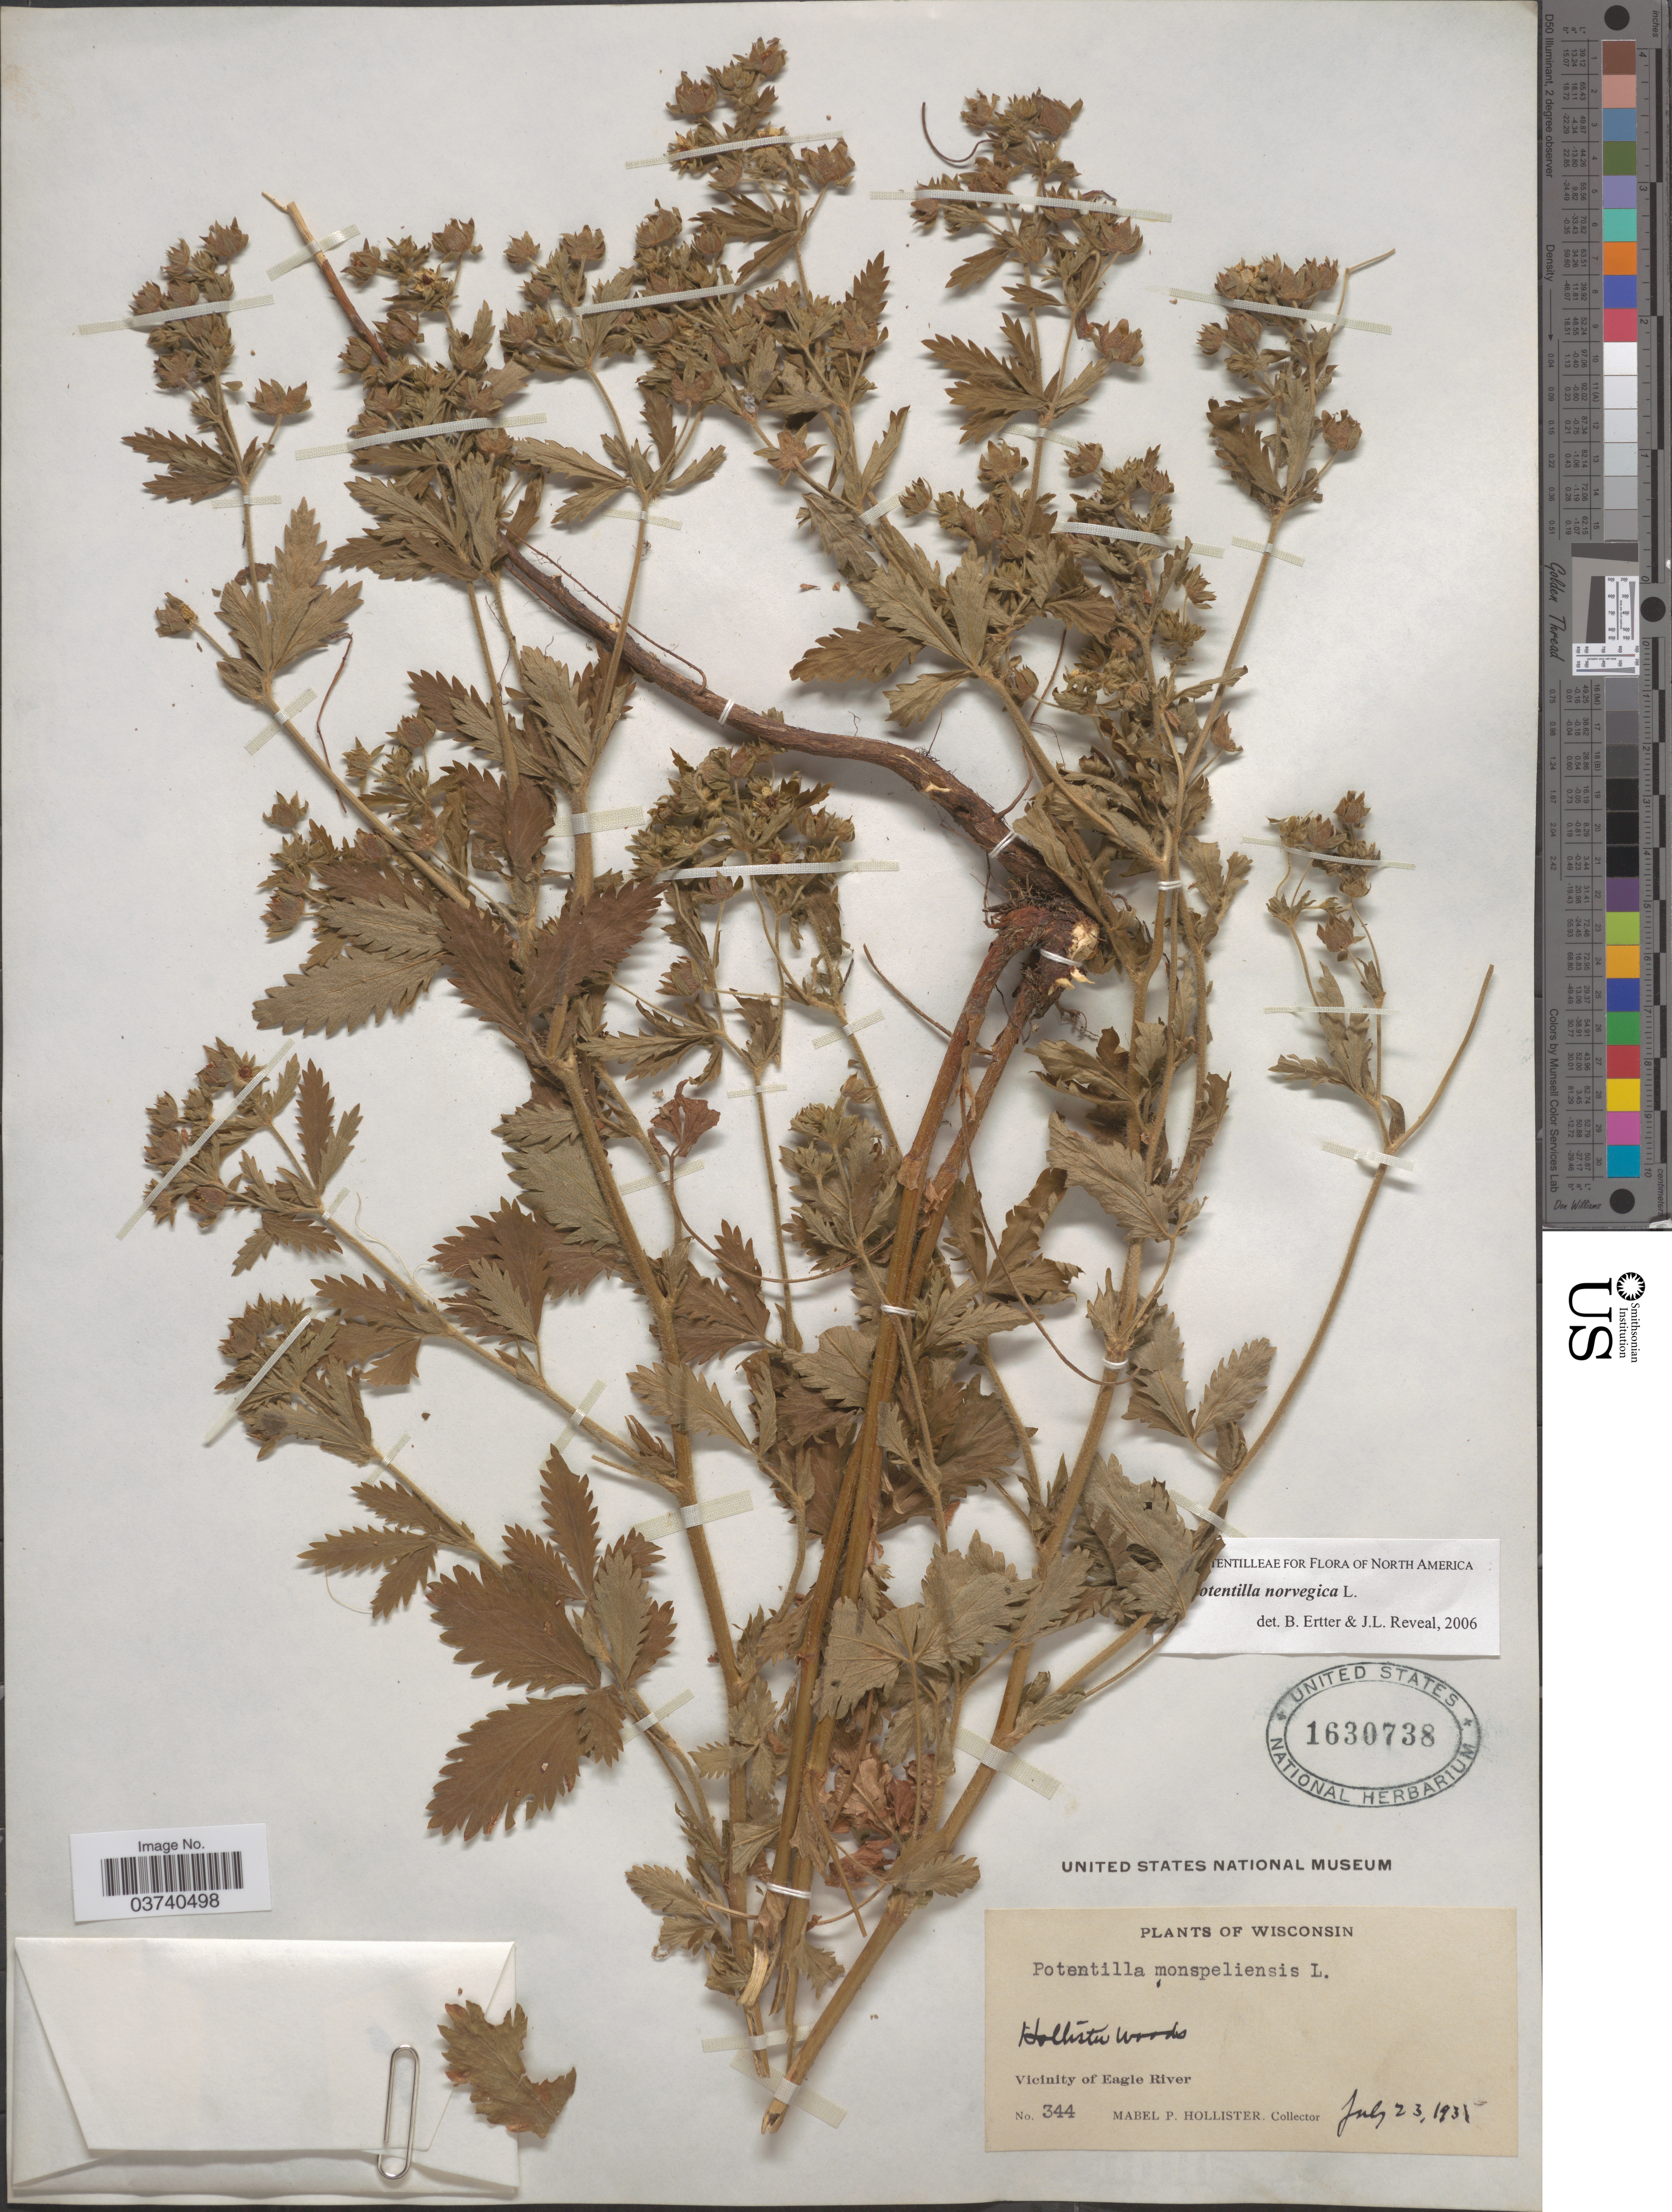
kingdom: Plantae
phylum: Tracheophyta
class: Magnoliopsida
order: Rosales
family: Rosaceae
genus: Potentilla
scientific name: Potentilla norvegica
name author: L.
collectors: M. Hollister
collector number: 344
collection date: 1931-07-23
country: United States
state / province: Wisconsin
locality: Hollister Woods. Vicinity of Eagle River.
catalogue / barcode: US 1630738